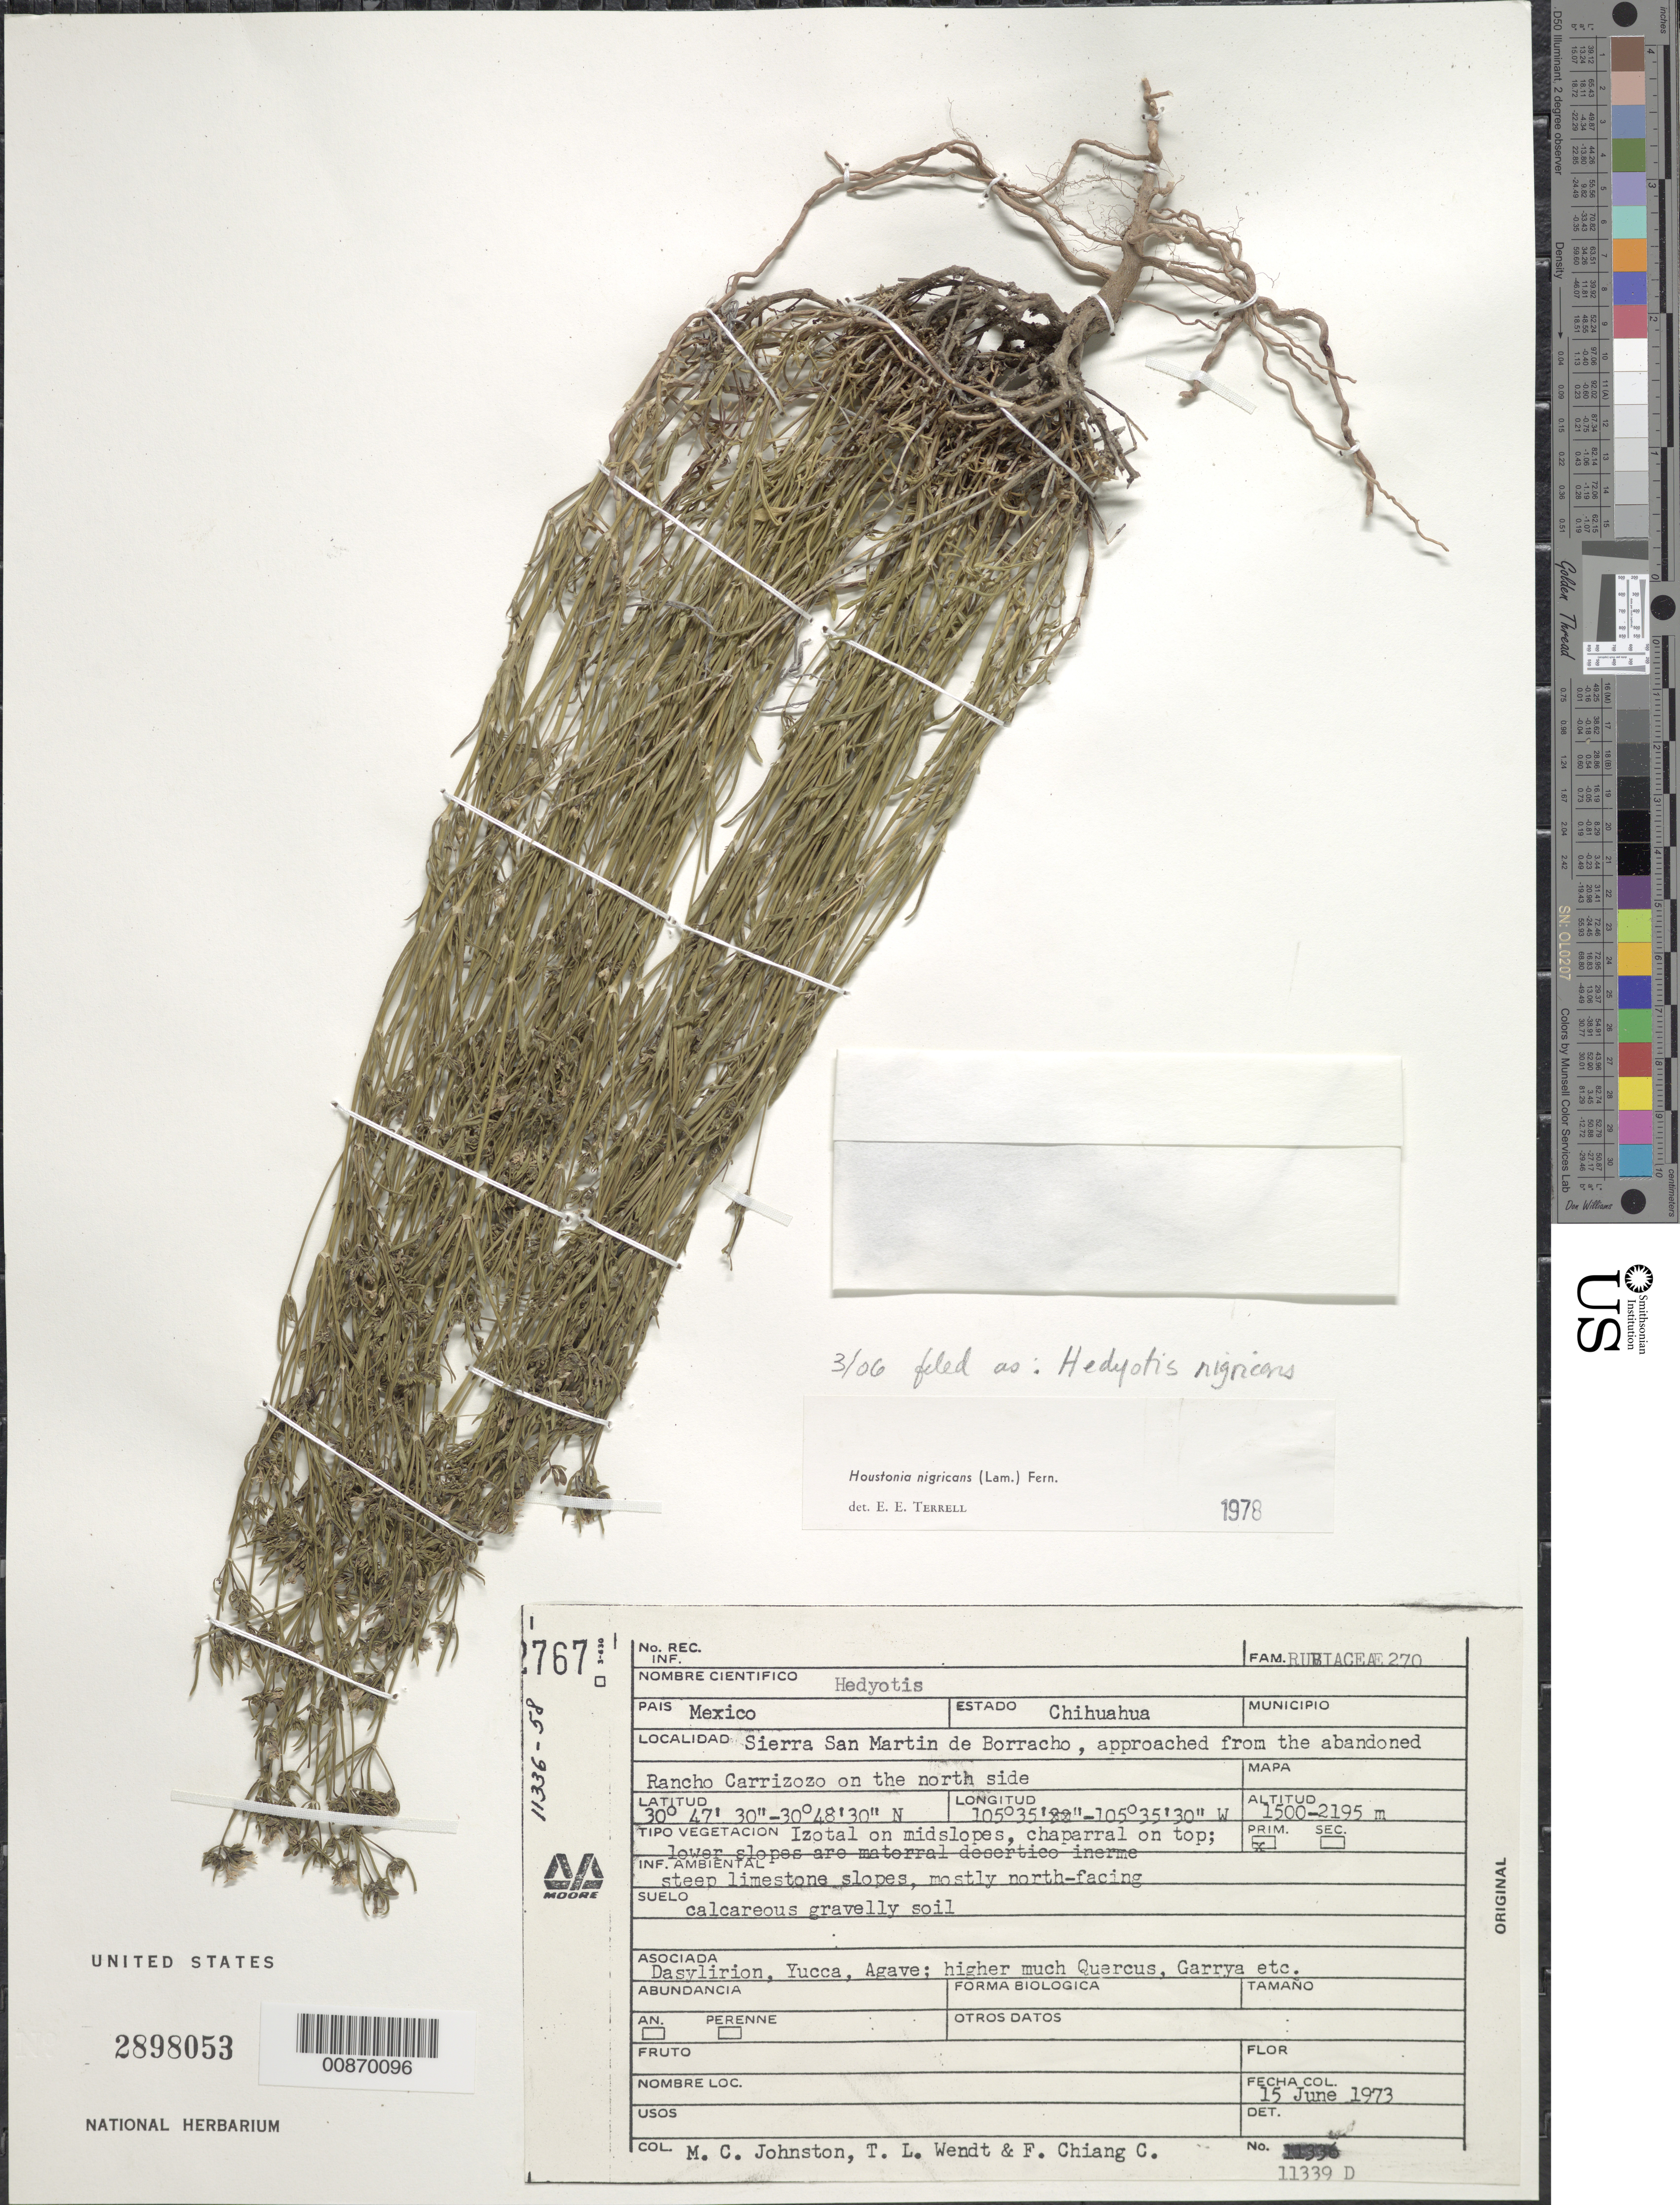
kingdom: Plantae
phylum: Tracheophyta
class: Magnoliopsida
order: Gentianales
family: Rubiaceae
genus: Hedyotis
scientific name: Hedyotis nigricans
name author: (Lam.) Fosberg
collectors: M. Johnston, T. L. Wendt & F. Chiang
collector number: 11339 D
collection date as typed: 15 Jun 1973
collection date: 1973-06-15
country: Mexico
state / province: Chihuahua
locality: Sierra San Martín de Borracho, approached from the abandoned Rancho Carrizozo on the north side.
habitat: Izotal on midslopes, chaparral on top; lower slopes are matorral desertico inerme. Calcareous gravelly soil.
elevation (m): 2195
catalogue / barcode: US 2898053